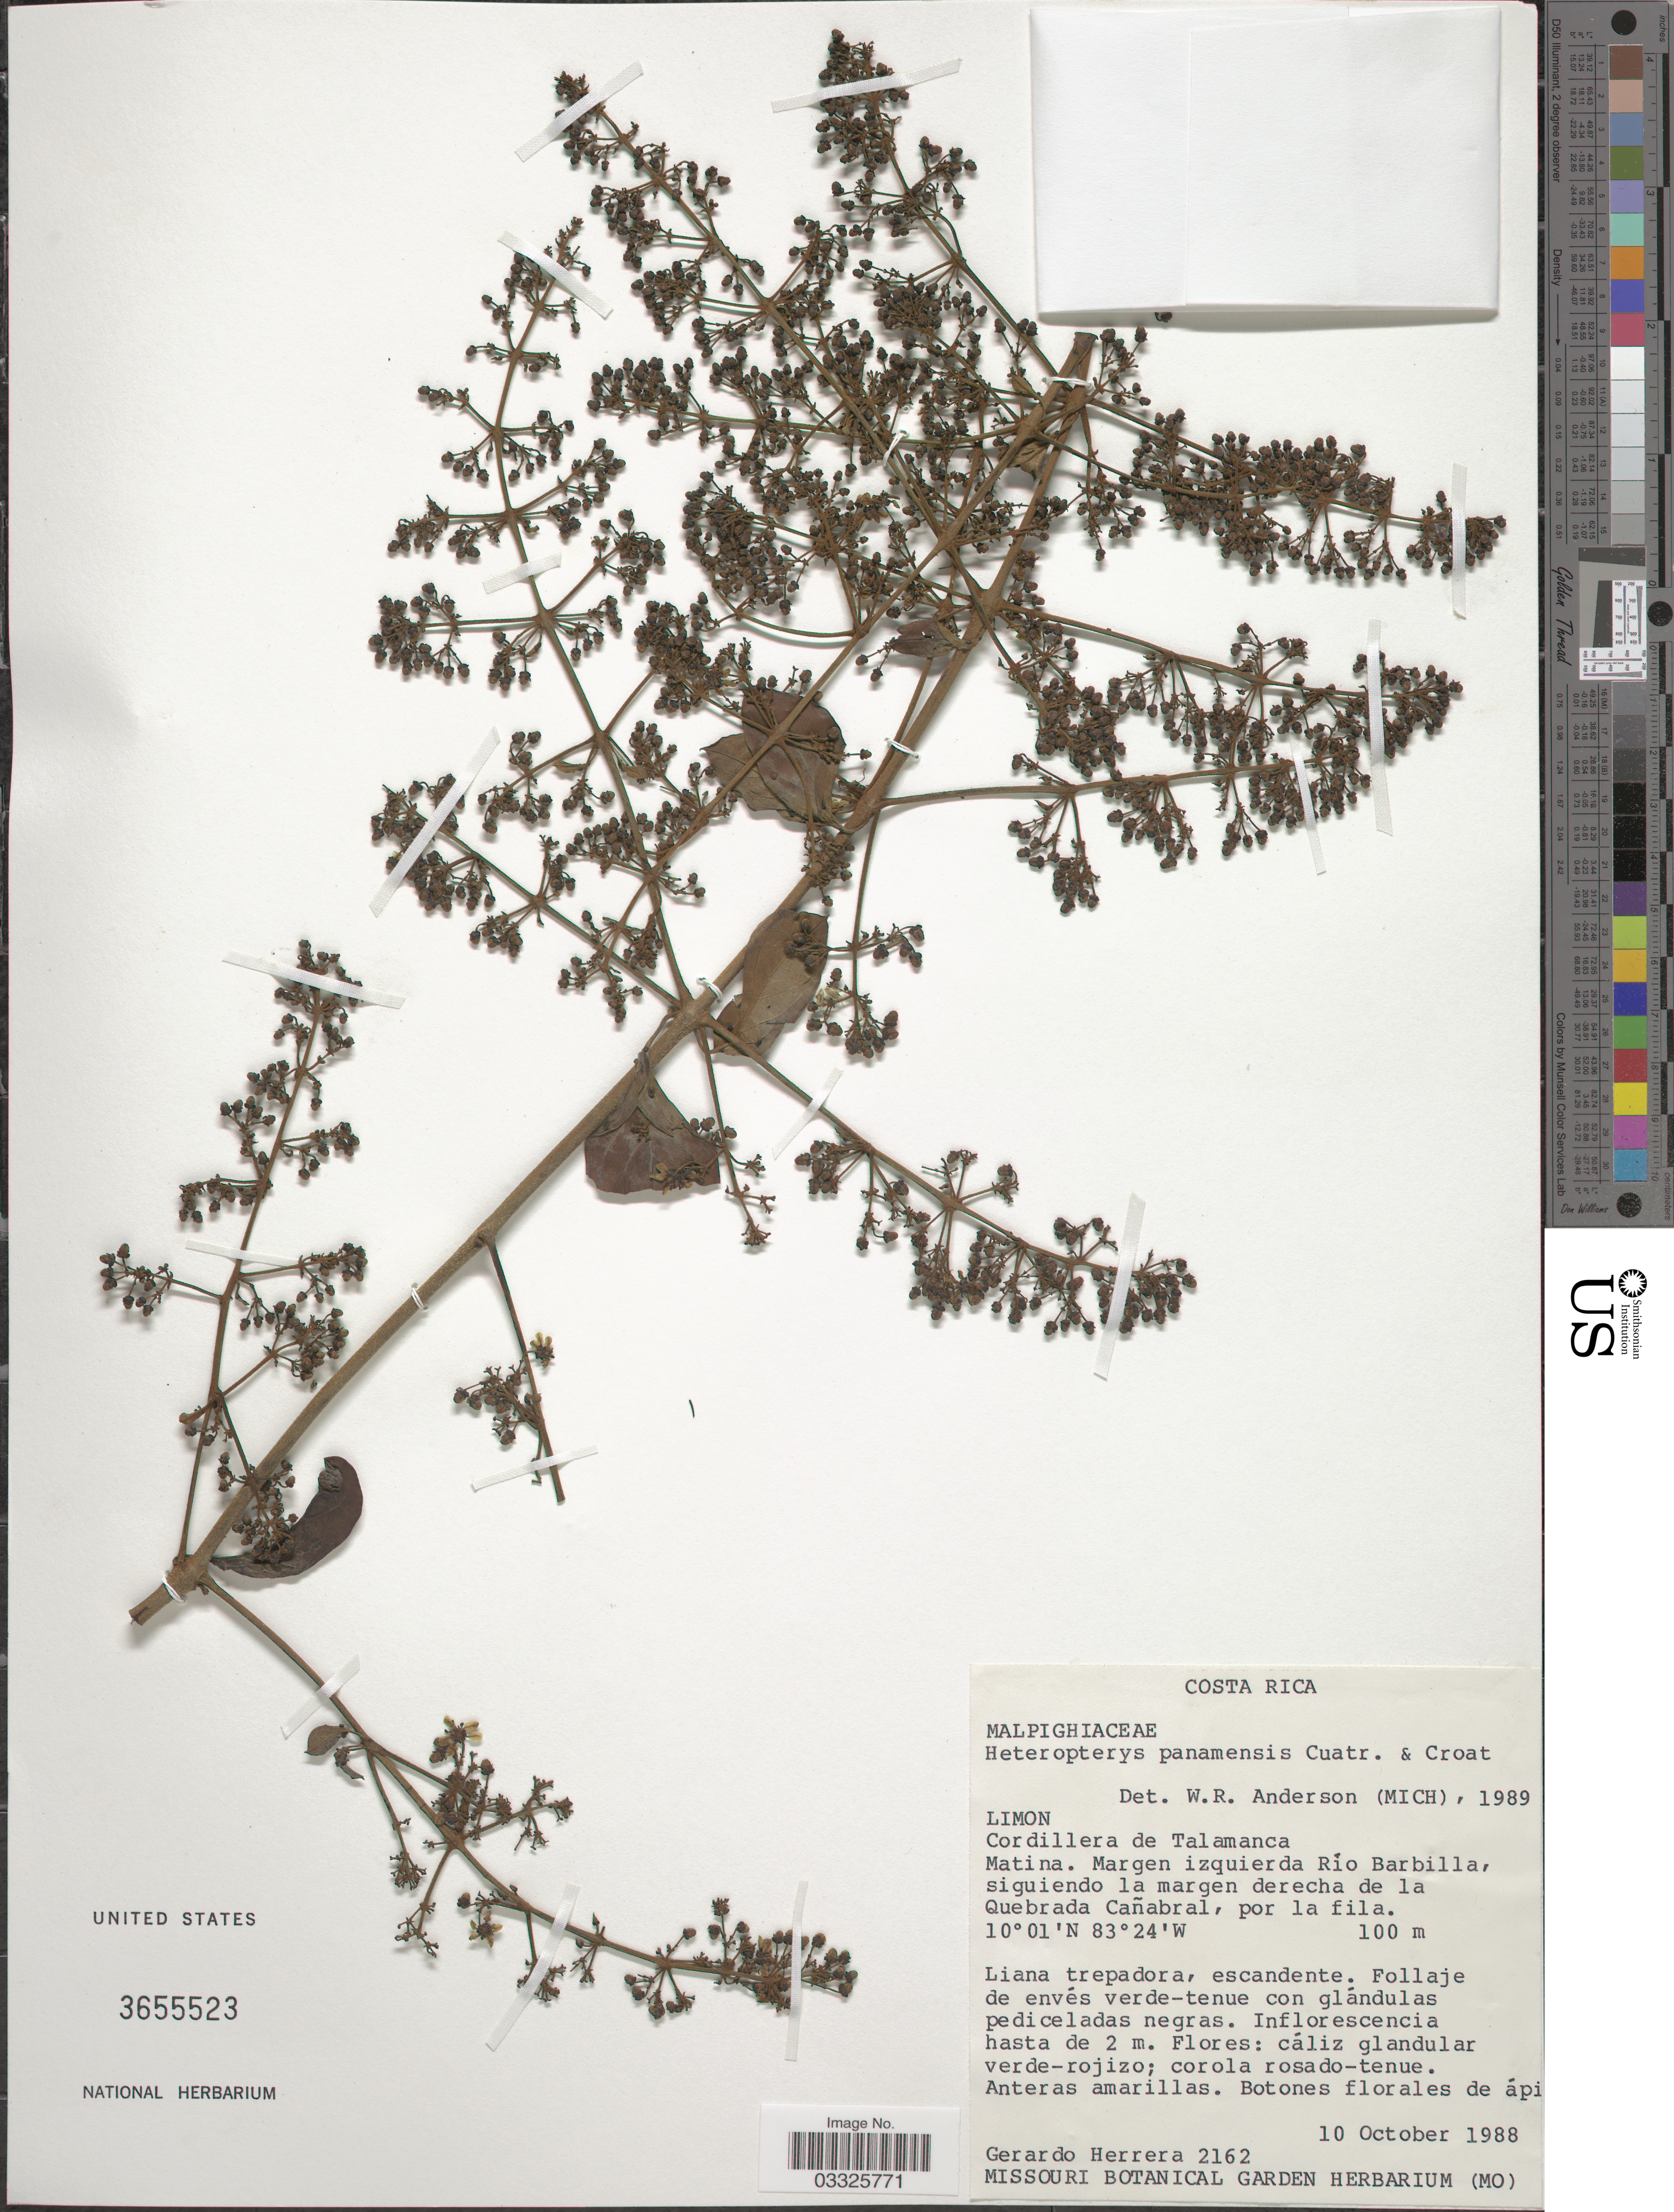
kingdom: Plantae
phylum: Tracheophyta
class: Magnoliopsida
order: Malpighiales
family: Malpighiaceae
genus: Heteropterys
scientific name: Heteropterys panamensis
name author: Cuatrec. & Croat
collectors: G. Herrera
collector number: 2162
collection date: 1988-10-10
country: Costa Rica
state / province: Limón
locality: Cordillera de Talamanca Matina. Margen izquierda Rio Barbilla, siguiendo la margen derecha de la Quebrada Cañabral, por la fila.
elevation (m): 100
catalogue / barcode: US 3655523